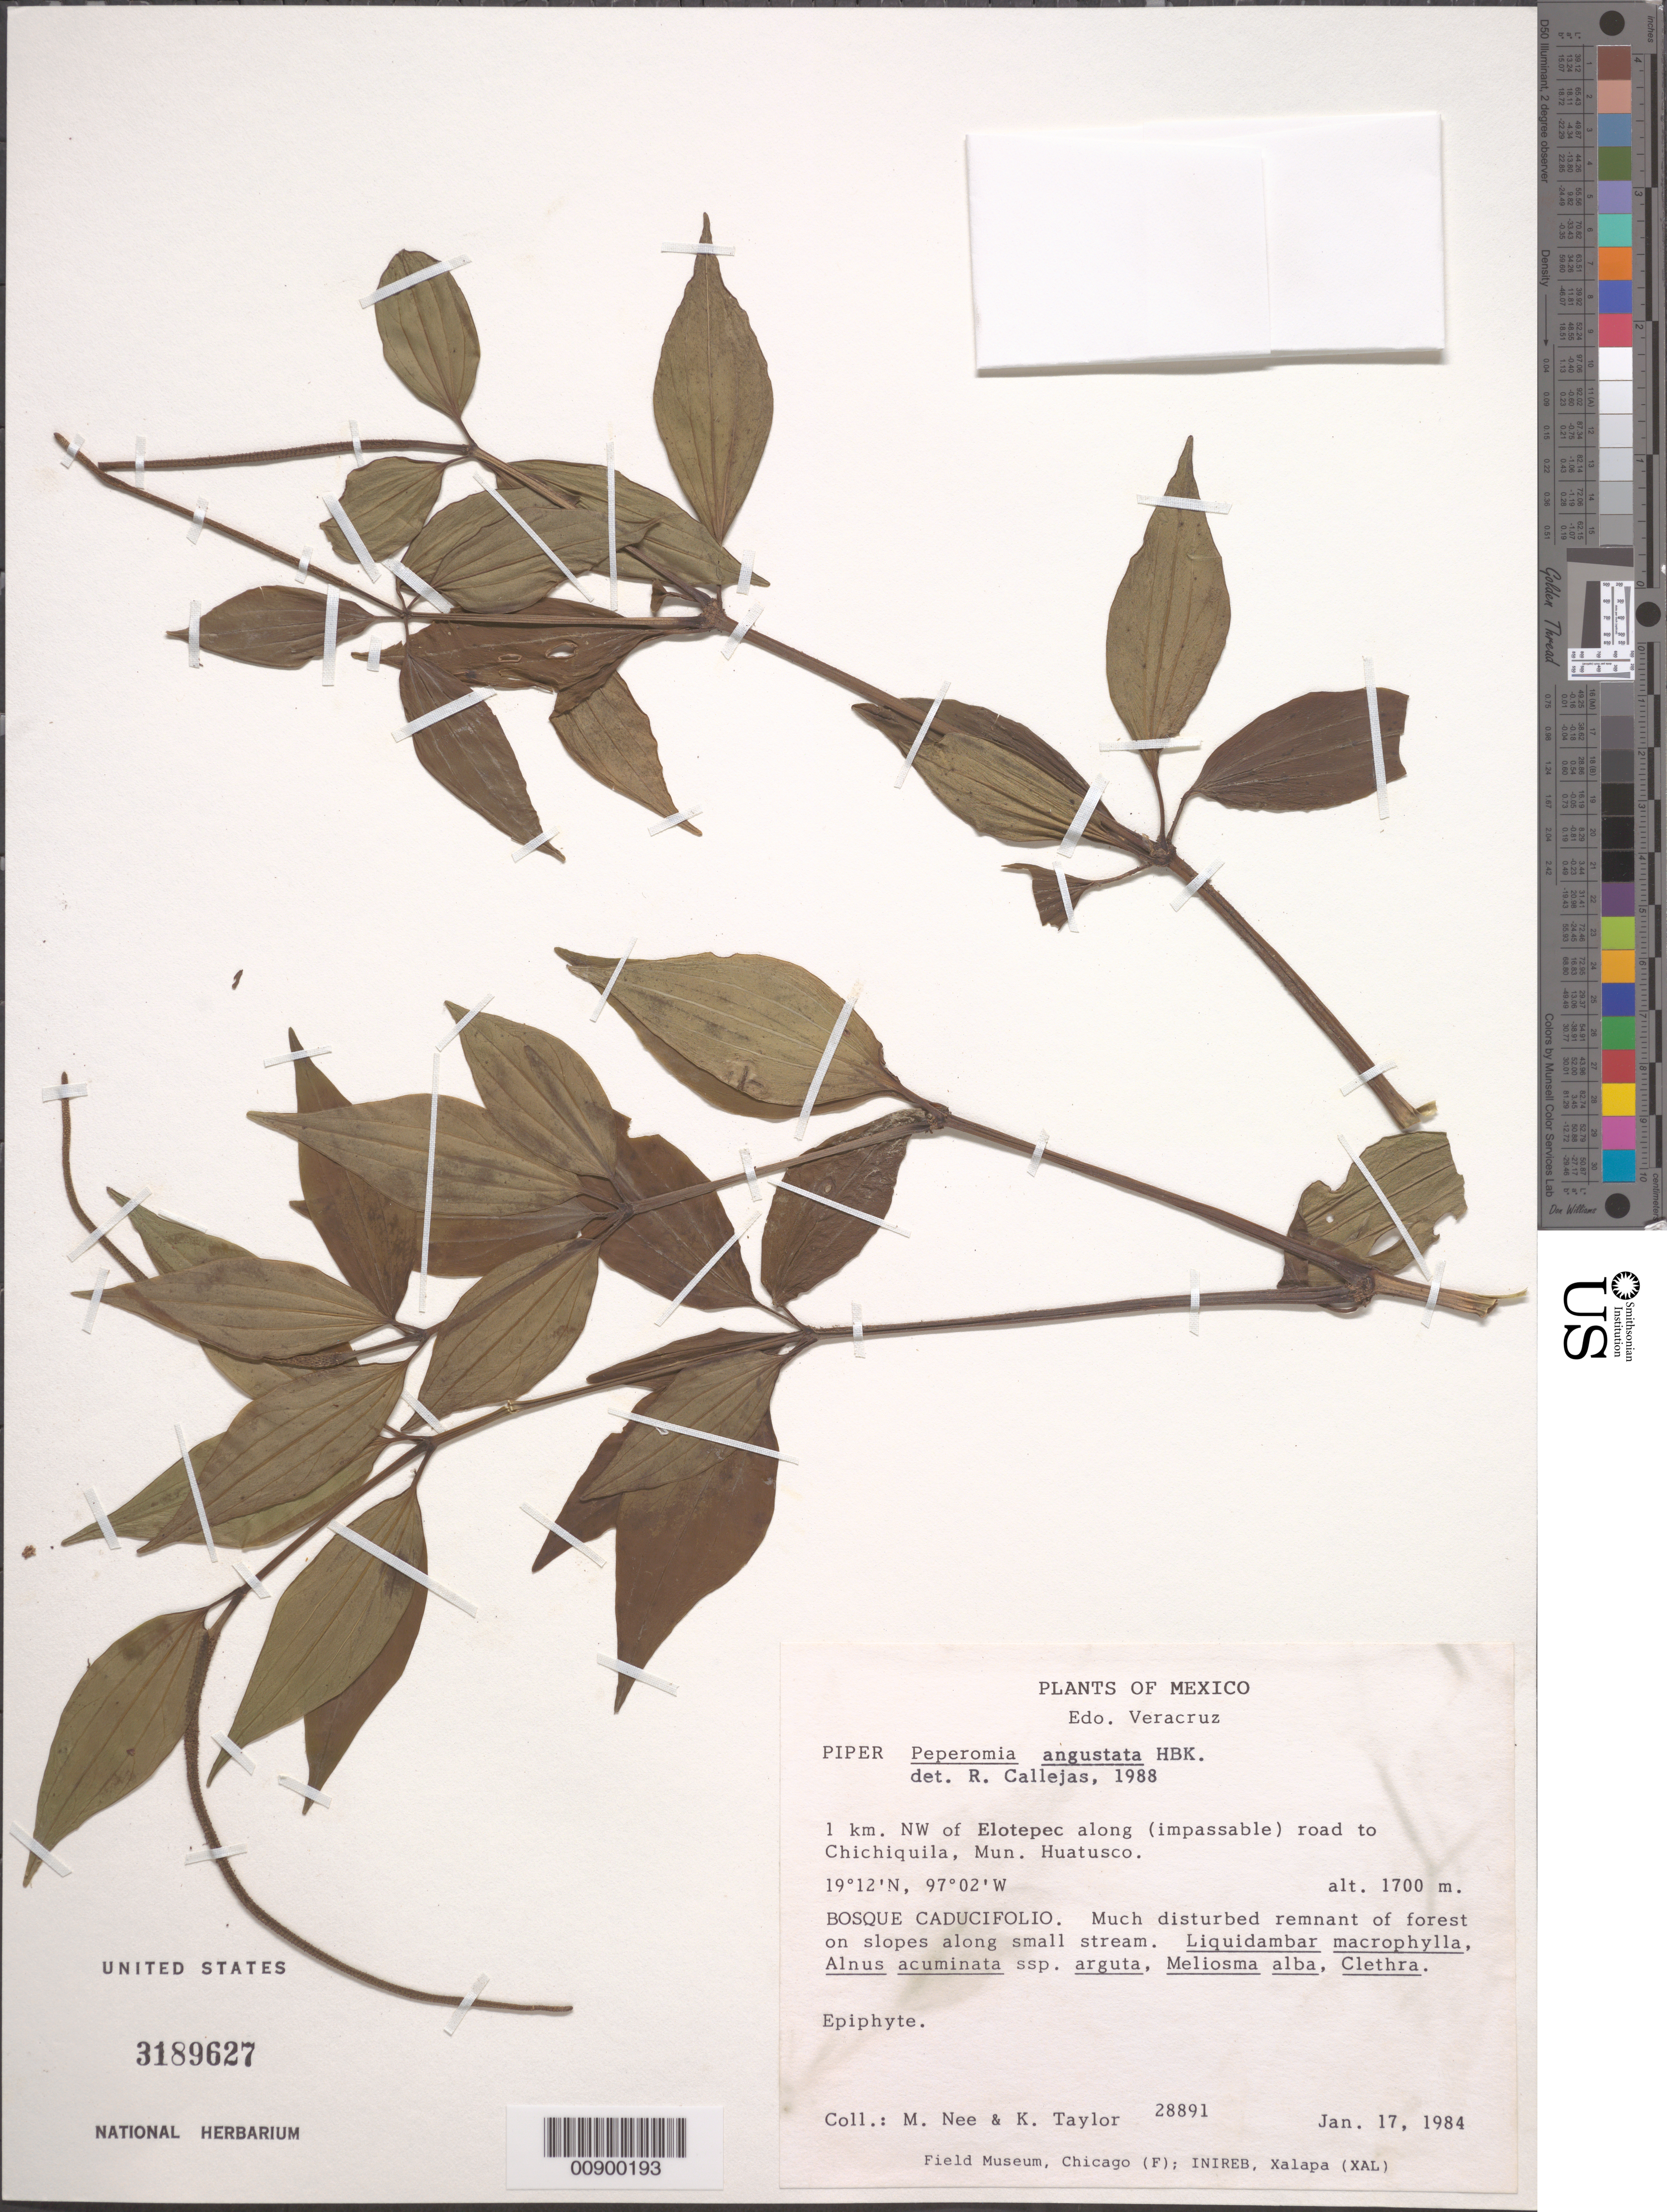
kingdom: Plantae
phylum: Tracheophyta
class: Magnoliopsida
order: Piperales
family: Piperaceae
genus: Peperomia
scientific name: Peperomia rhexiifolia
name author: C. DC.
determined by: Jiménez, José Estaban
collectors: M. Nee & K. Taylor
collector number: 28891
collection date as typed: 17 Jan 1984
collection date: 1984-01-17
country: Mexico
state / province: Veracruz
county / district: Huatusco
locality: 1 km NW of Elotepec along (impassable) road to Chichiquila, Mun Huatusco, Veracruz.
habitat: Bosque caducifolio. Much disturbed remnant of forest on slopes along small stream. Liquidambar macrophylla, Alnus acuminata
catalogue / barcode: US 3189627